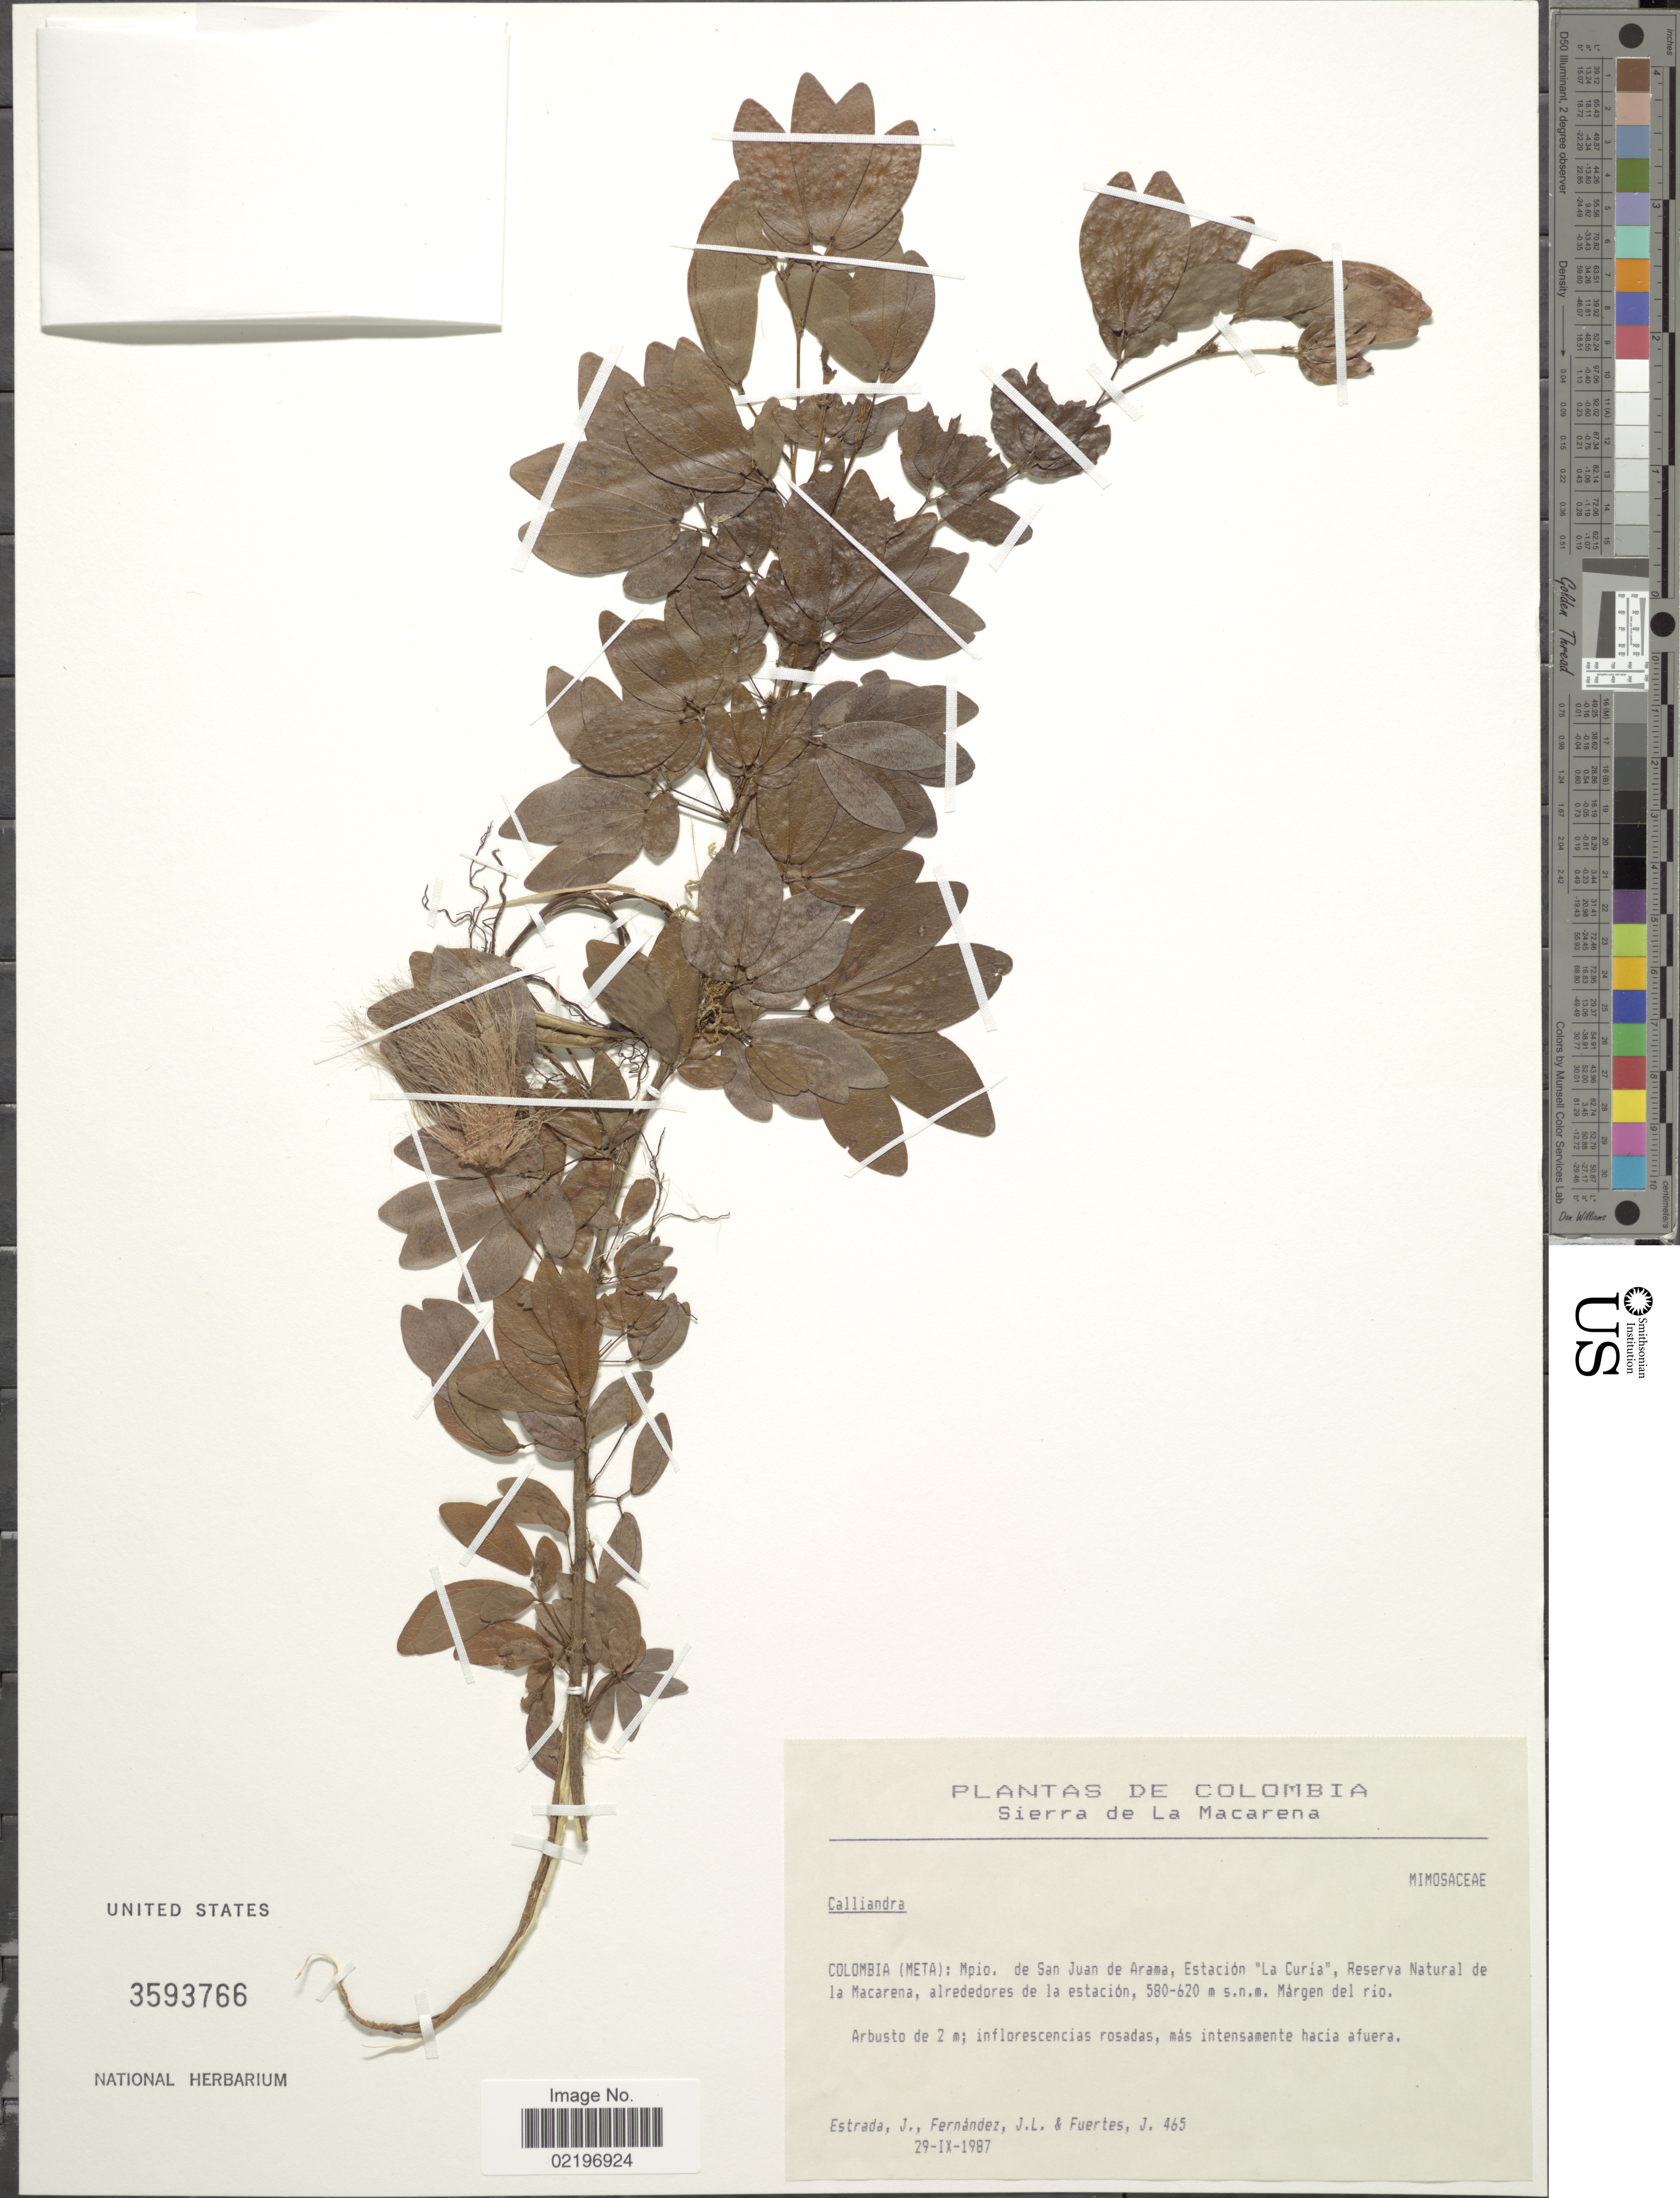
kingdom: Plantae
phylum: Tracheophyta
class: Magnoliopsida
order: Fabales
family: Fabaceae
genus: Calliandra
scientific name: Calliandra sp.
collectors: J. Estrada, J. Fernandez & J. Fuertes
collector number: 465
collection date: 1987-09-29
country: Colombia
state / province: Meta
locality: Sierra de La Macarena. Mpio. de San Juan de Arama, Estacion "La Curia", Reserva Natural de la Macarena, alrededores de la estacion. Margem del Rio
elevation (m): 580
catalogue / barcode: US 3593766